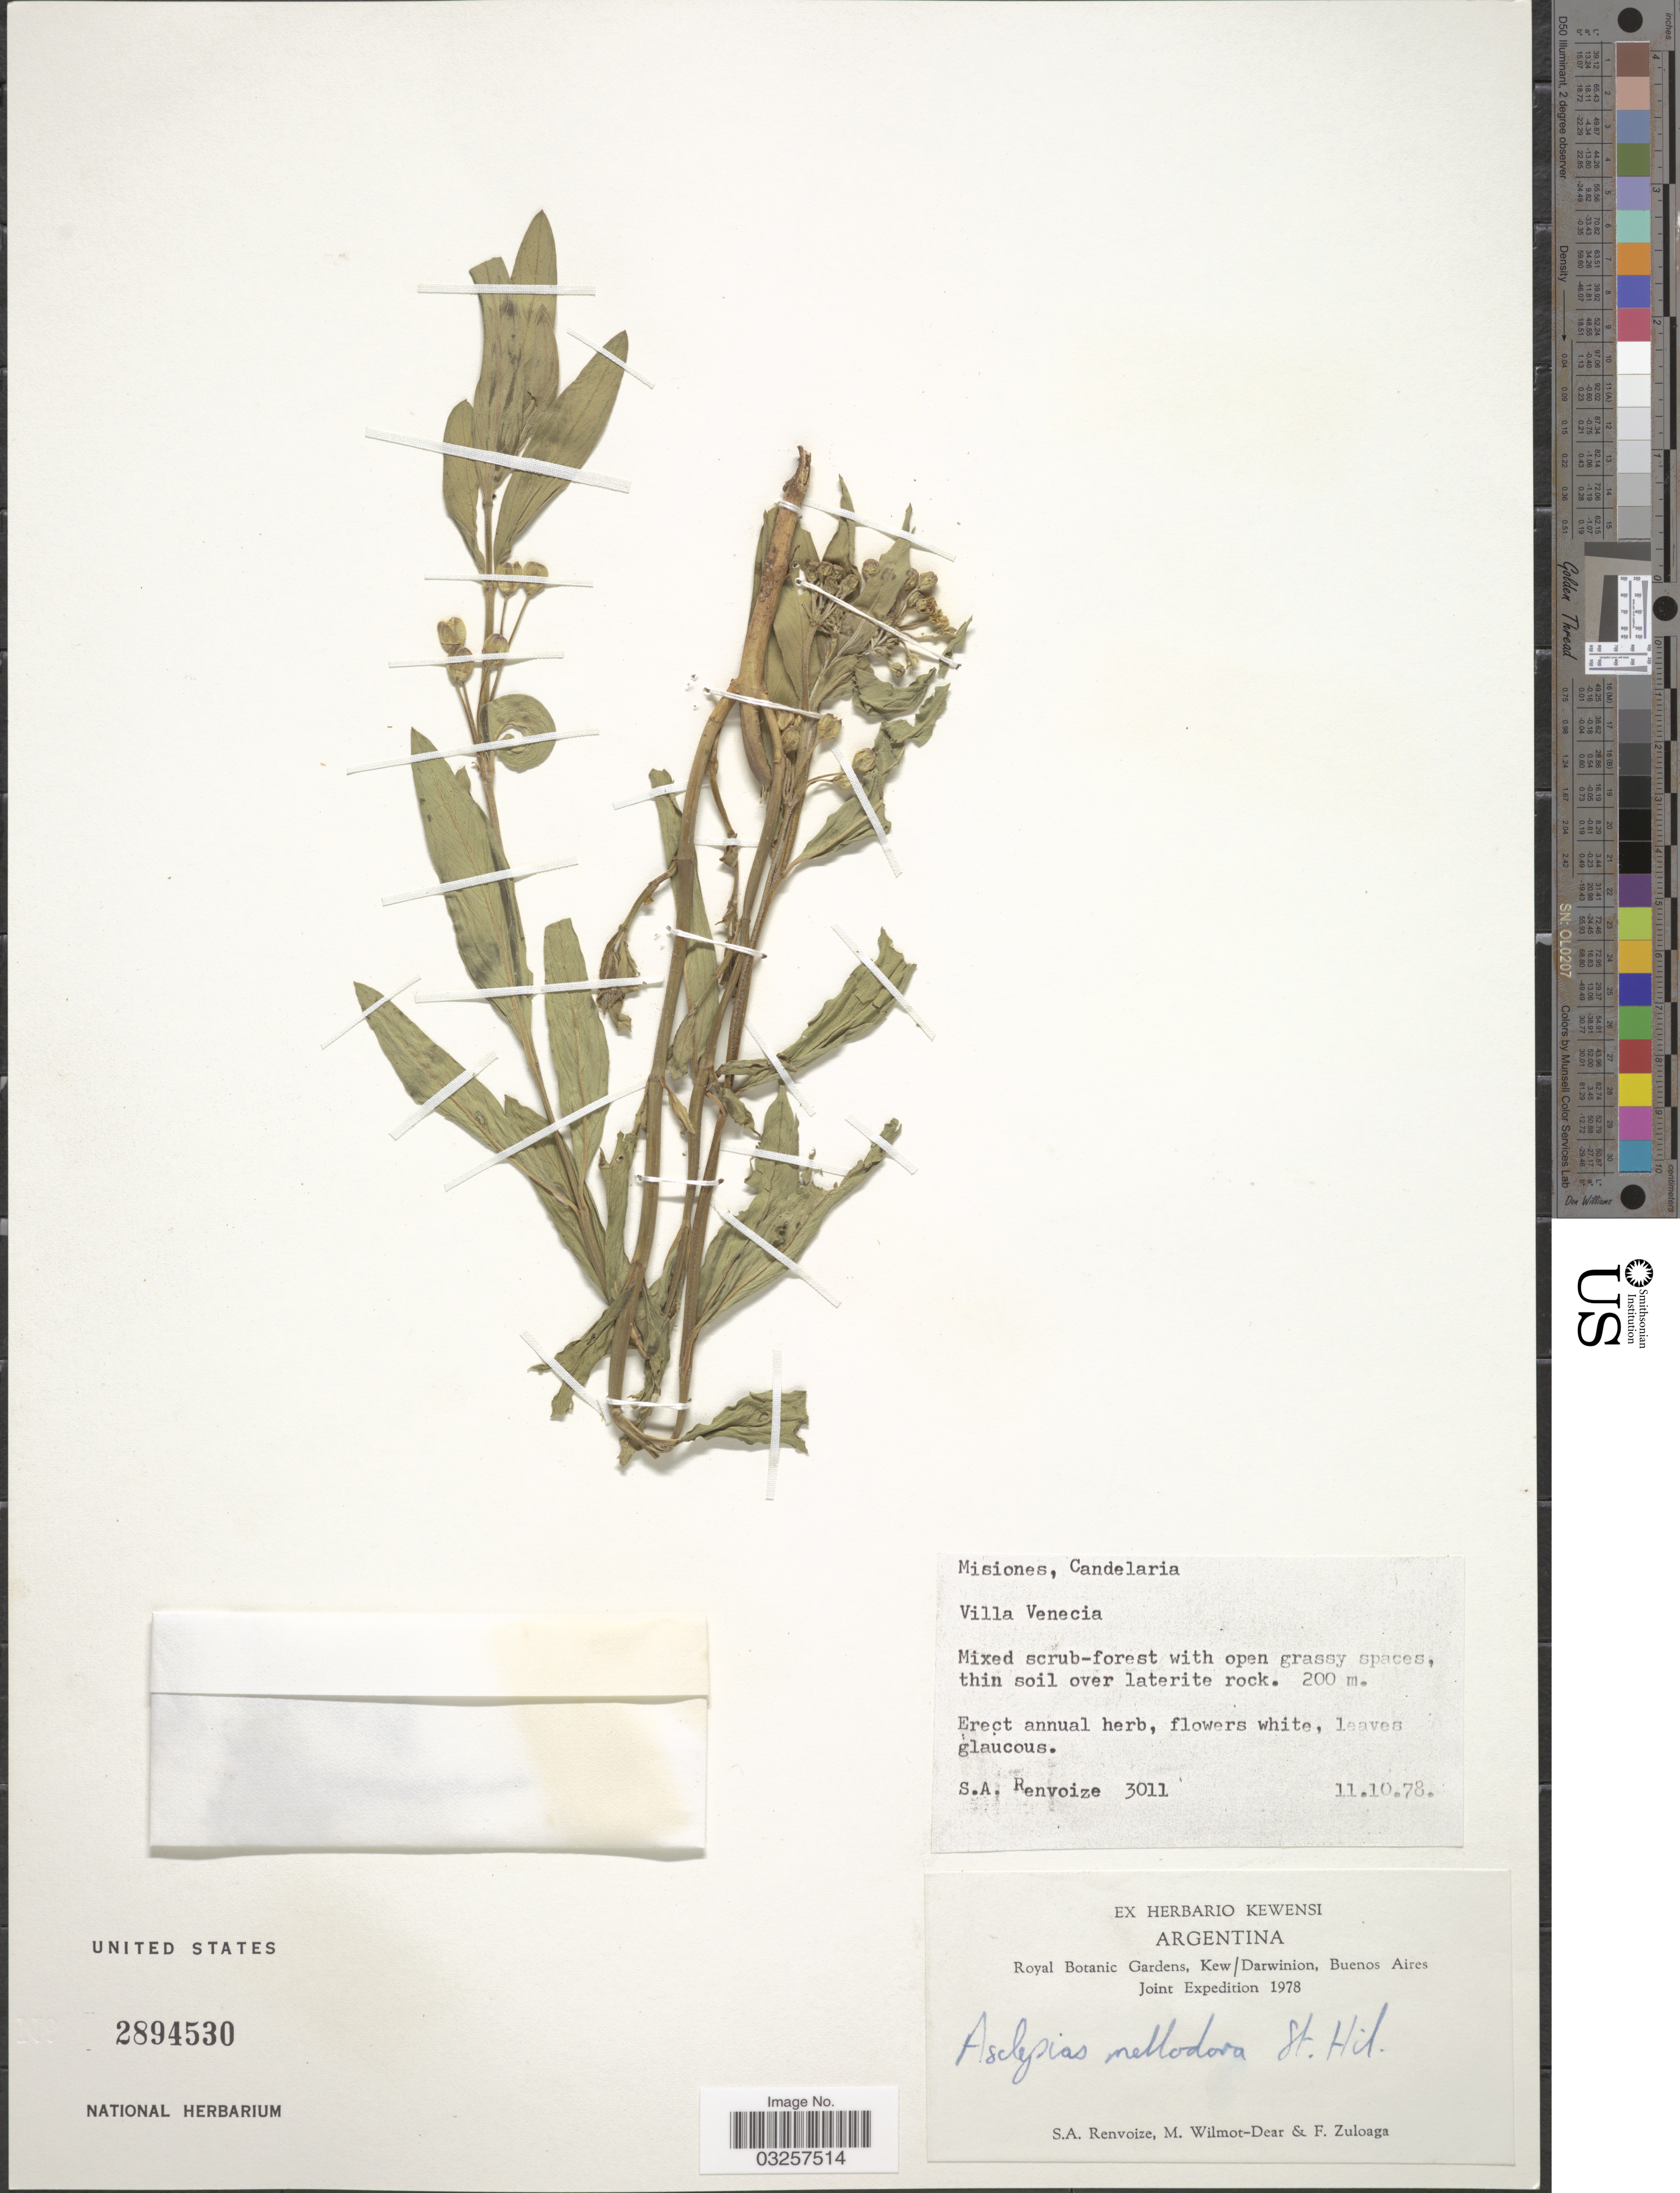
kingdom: Plantae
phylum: Tracheophyta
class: Magnoliopsida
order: Gentianales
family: Apocynaceae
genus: Asclepias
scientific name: Asclepias mellodora var. mellodora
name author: A. St.-Hil.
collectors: S. A. Renvoize, M. Wilmot-Dear & F. Zuloaga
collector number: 3011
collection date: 1978-10-11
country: Argentina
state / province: Misiones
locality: Misiones, Candelaria.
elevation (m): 200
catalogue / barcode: US 2894530